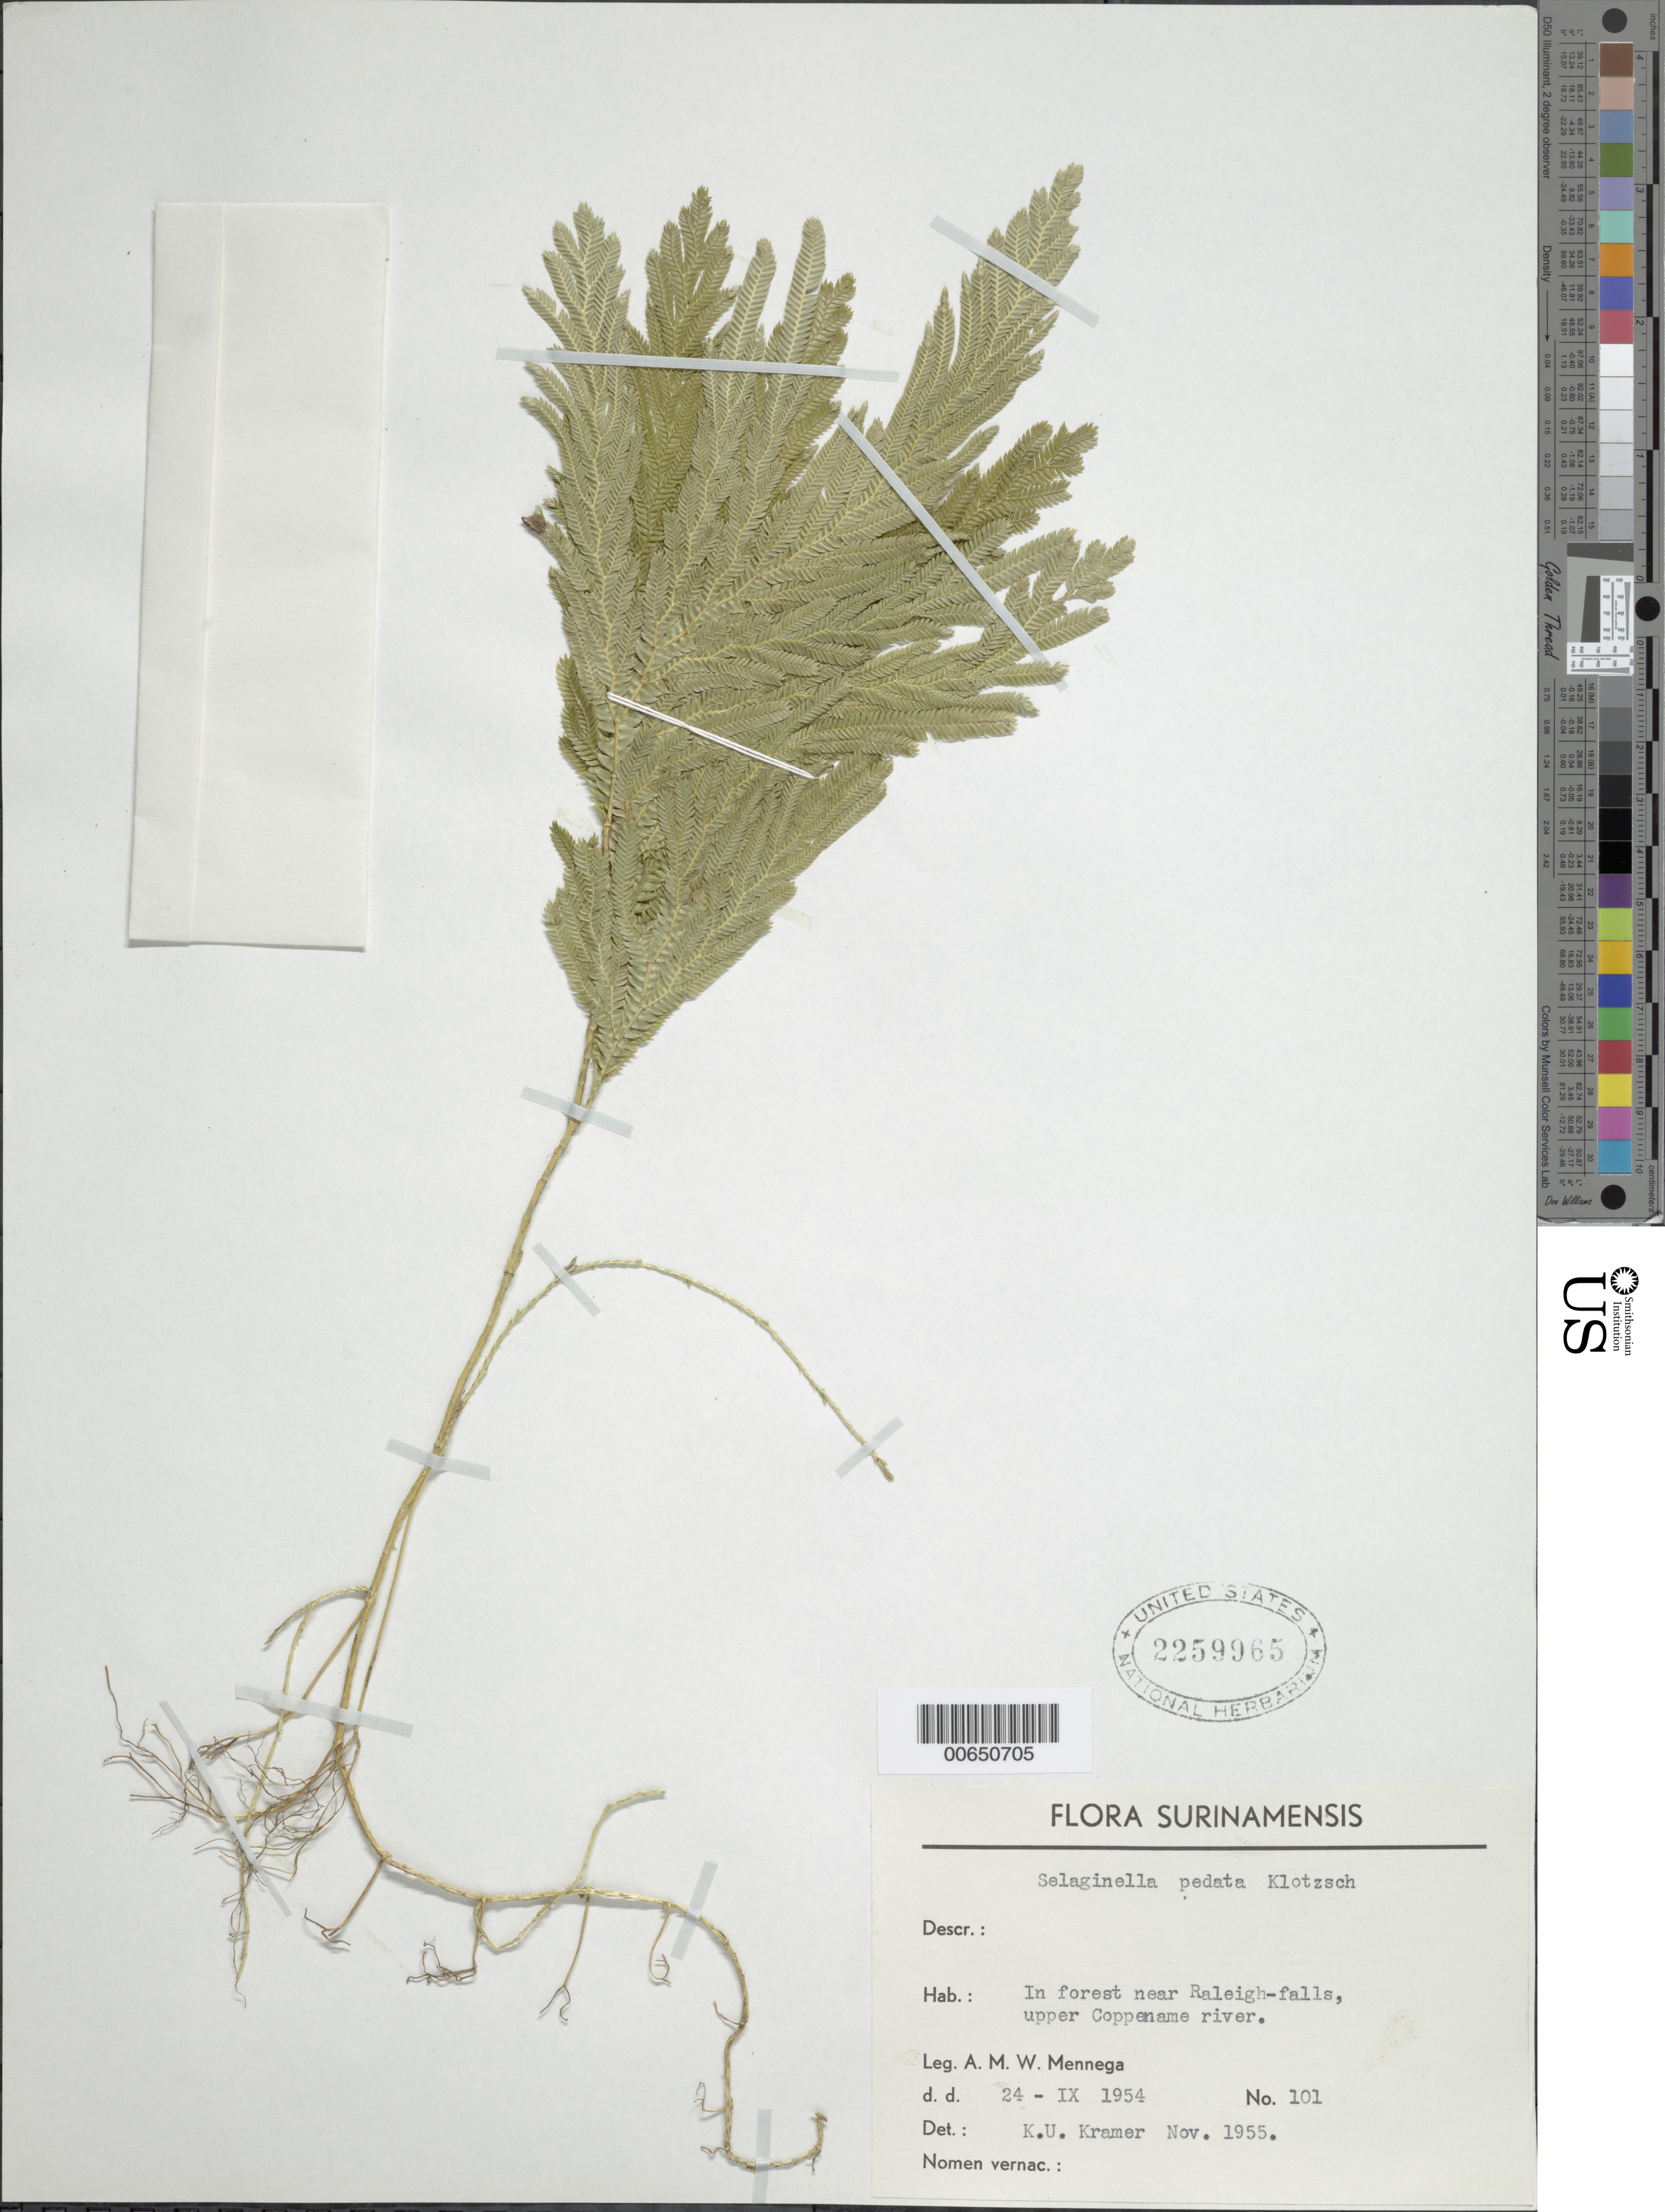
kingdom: Plantae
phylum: Tracheophyta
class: Lycopodiopsida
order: Selaginellales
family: Selaginellaceae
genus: Selaginella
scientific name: Selaginella pedata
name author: Klotzsch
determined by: Kramer, K. U.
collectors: A. M. Mennega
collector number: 101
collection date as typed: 24-Sep-54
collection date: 1954-09-24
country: Suriname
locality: Raleigh Falls, near, upper Coppename River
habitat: Forest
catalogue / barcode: US 2259965